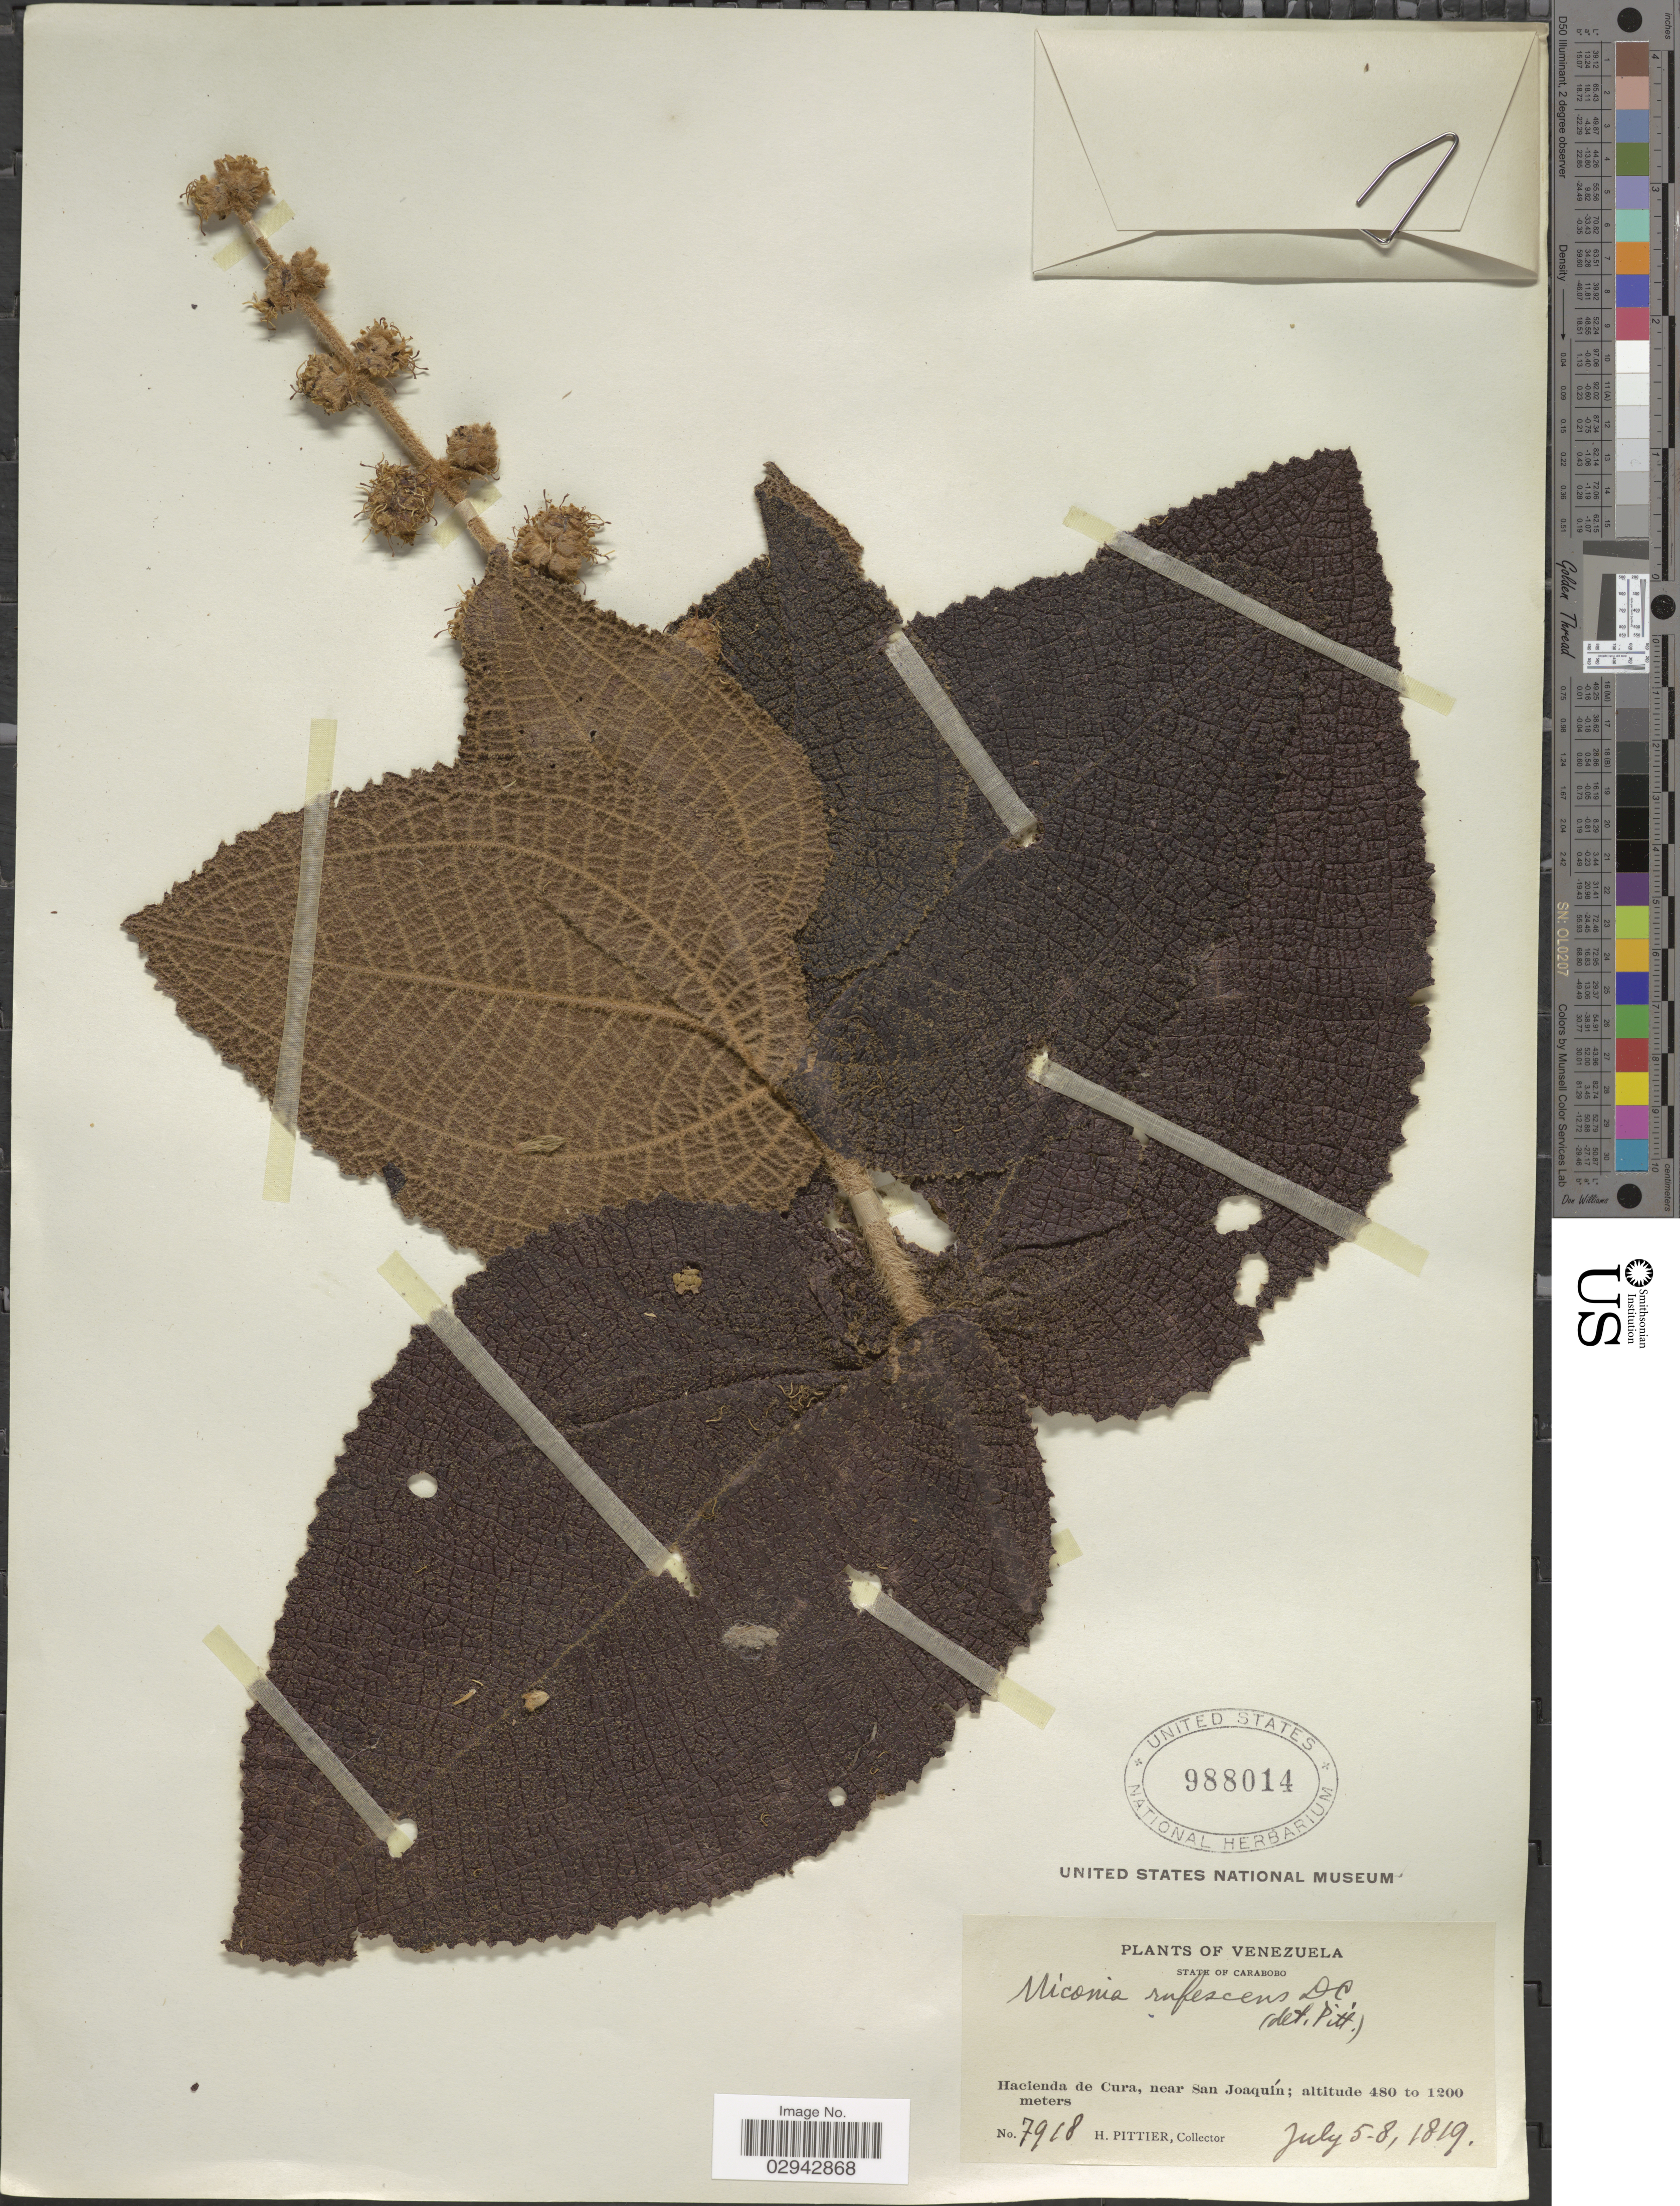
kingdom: Plantae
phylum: Tracheophyta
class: Magnoliopsida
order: Myrtales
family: Melastomataceae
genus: Miconia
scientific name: Miconia rufescens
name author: (Aubl.) DC.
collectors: H. F. Pittier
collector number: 7918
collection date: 1819-07-05/1819-07-08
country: Venezuela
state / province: Carabobo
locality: Hacienda de Cura, near San Joaquín.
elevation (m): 480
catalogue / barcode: US 988014